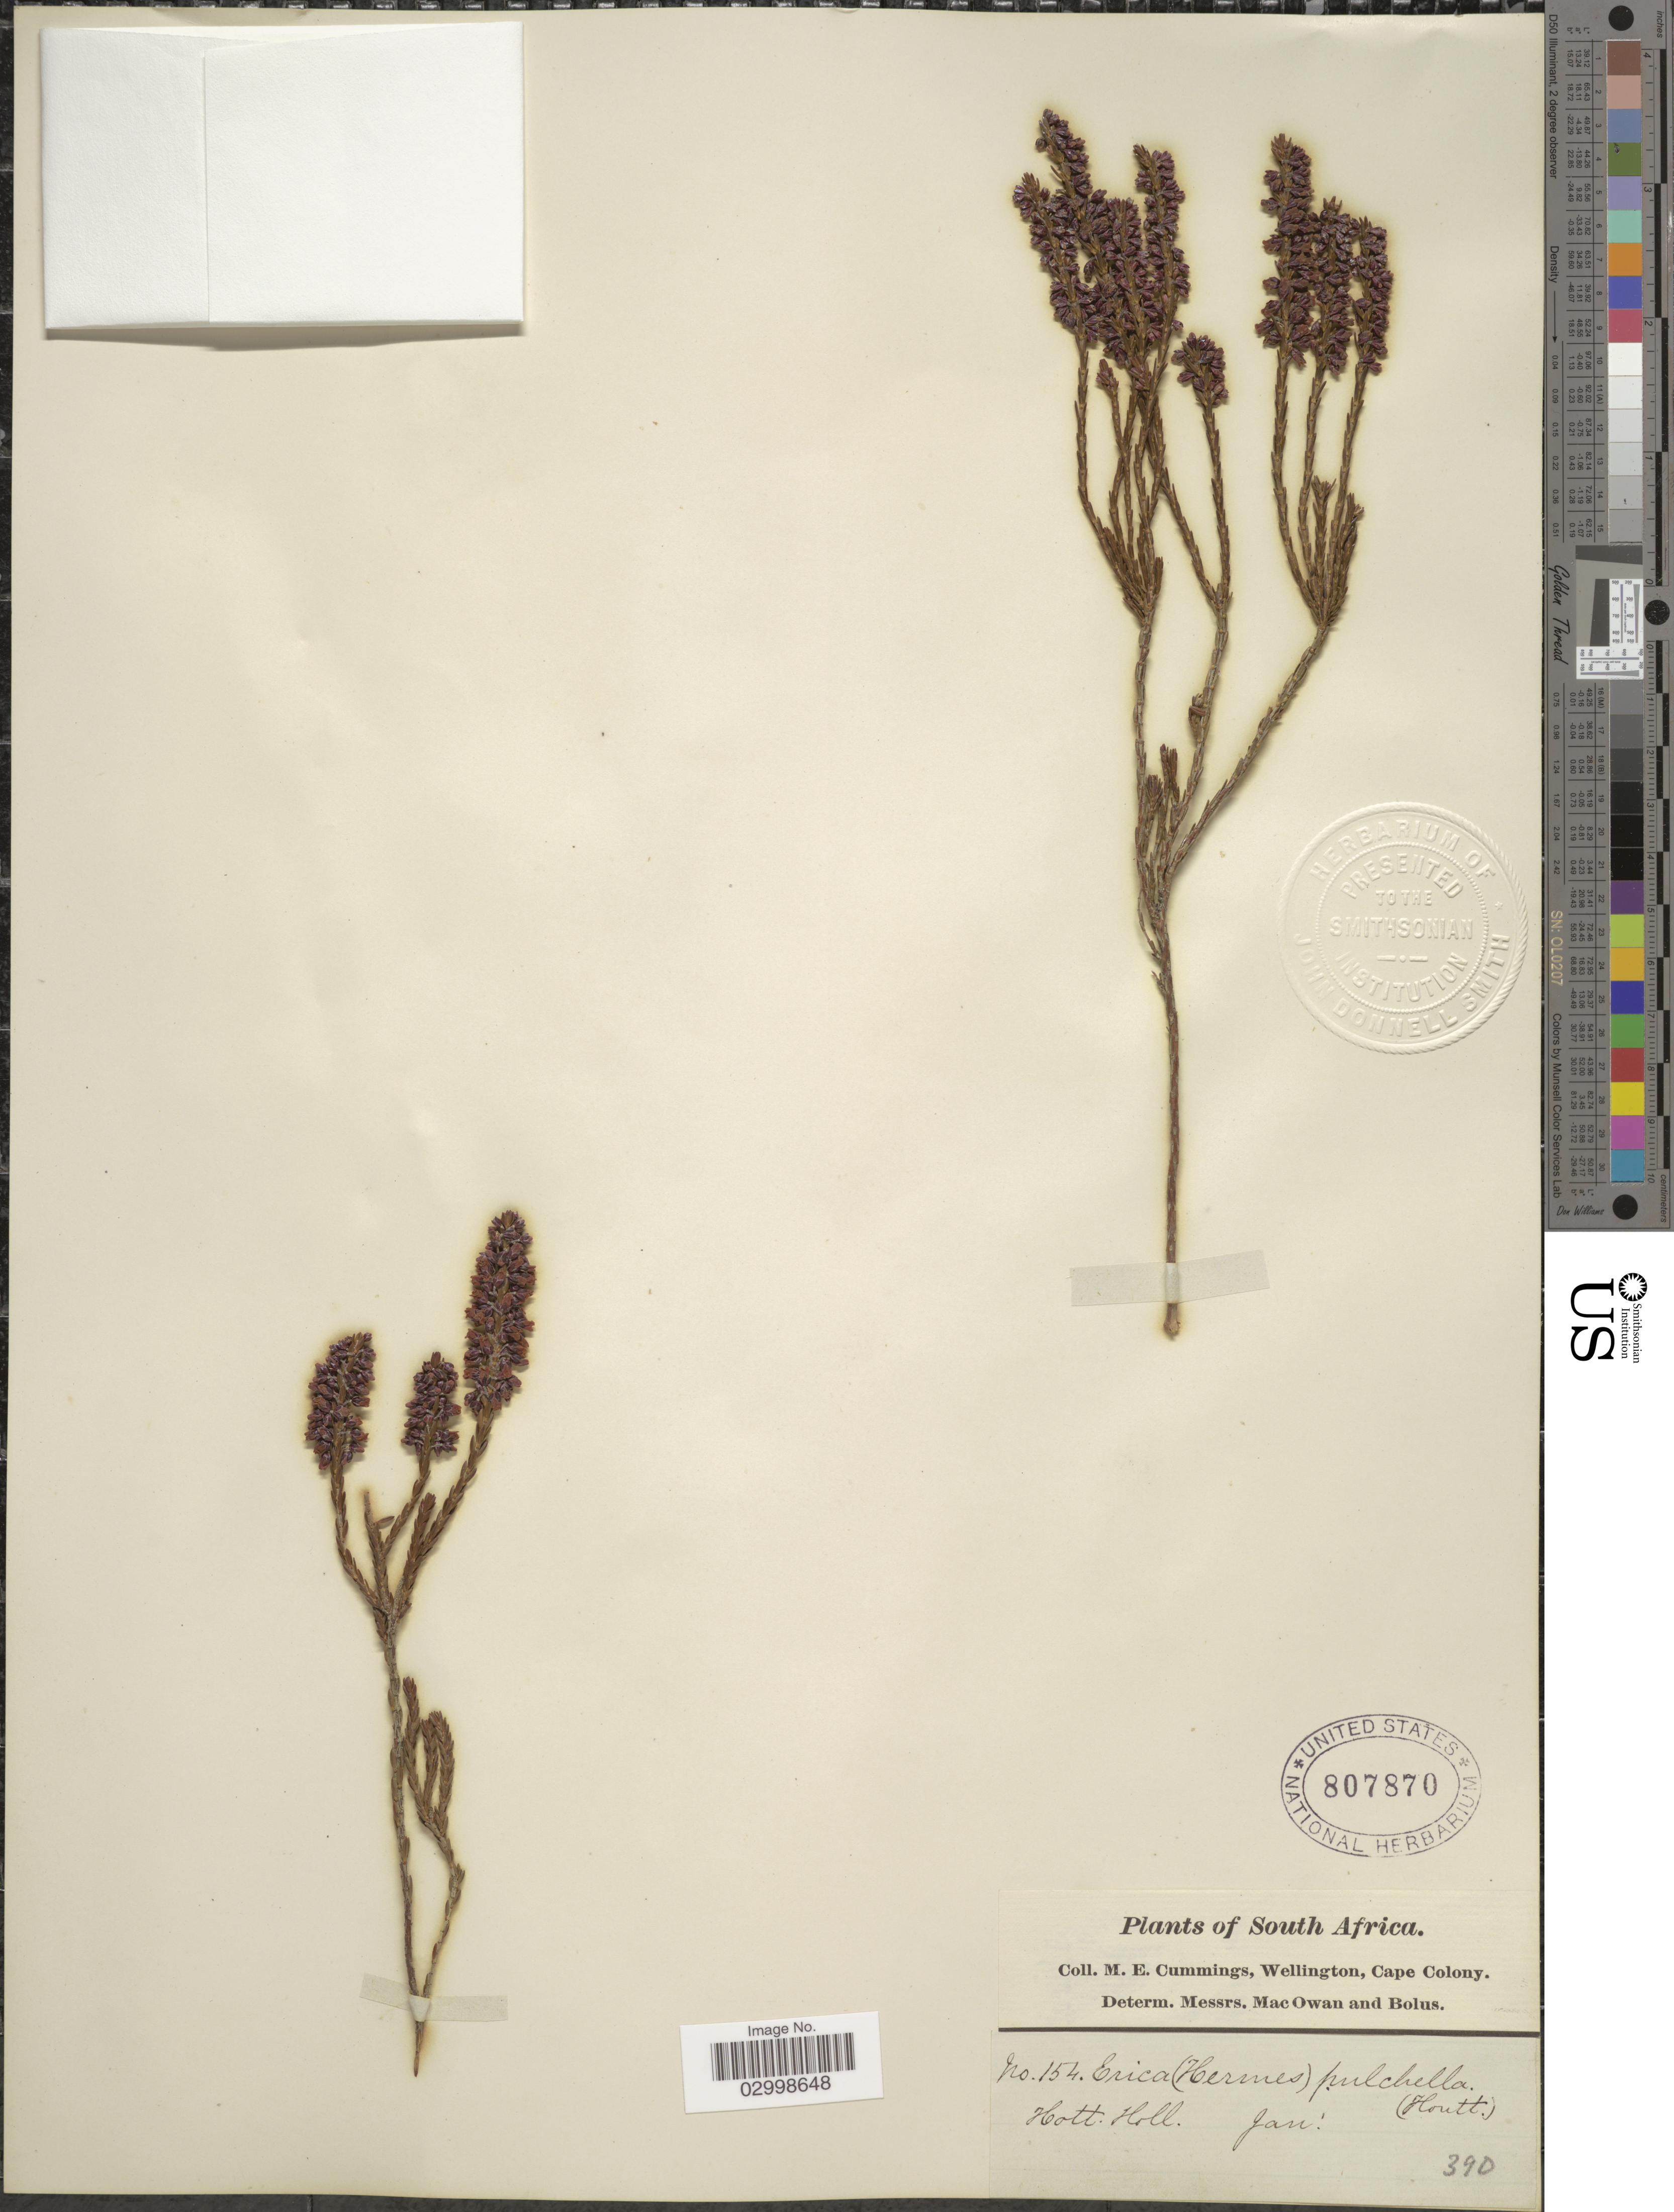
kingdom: Plantae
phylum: Tracheophyta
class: Magnoliopsida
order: Ericales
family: Ericaceae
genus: Erica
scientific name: Erica pulchella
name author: Houtt.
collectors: M. E. Cummings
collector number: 154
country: South Africa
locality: Hott. Holl.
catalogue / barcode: US 807870